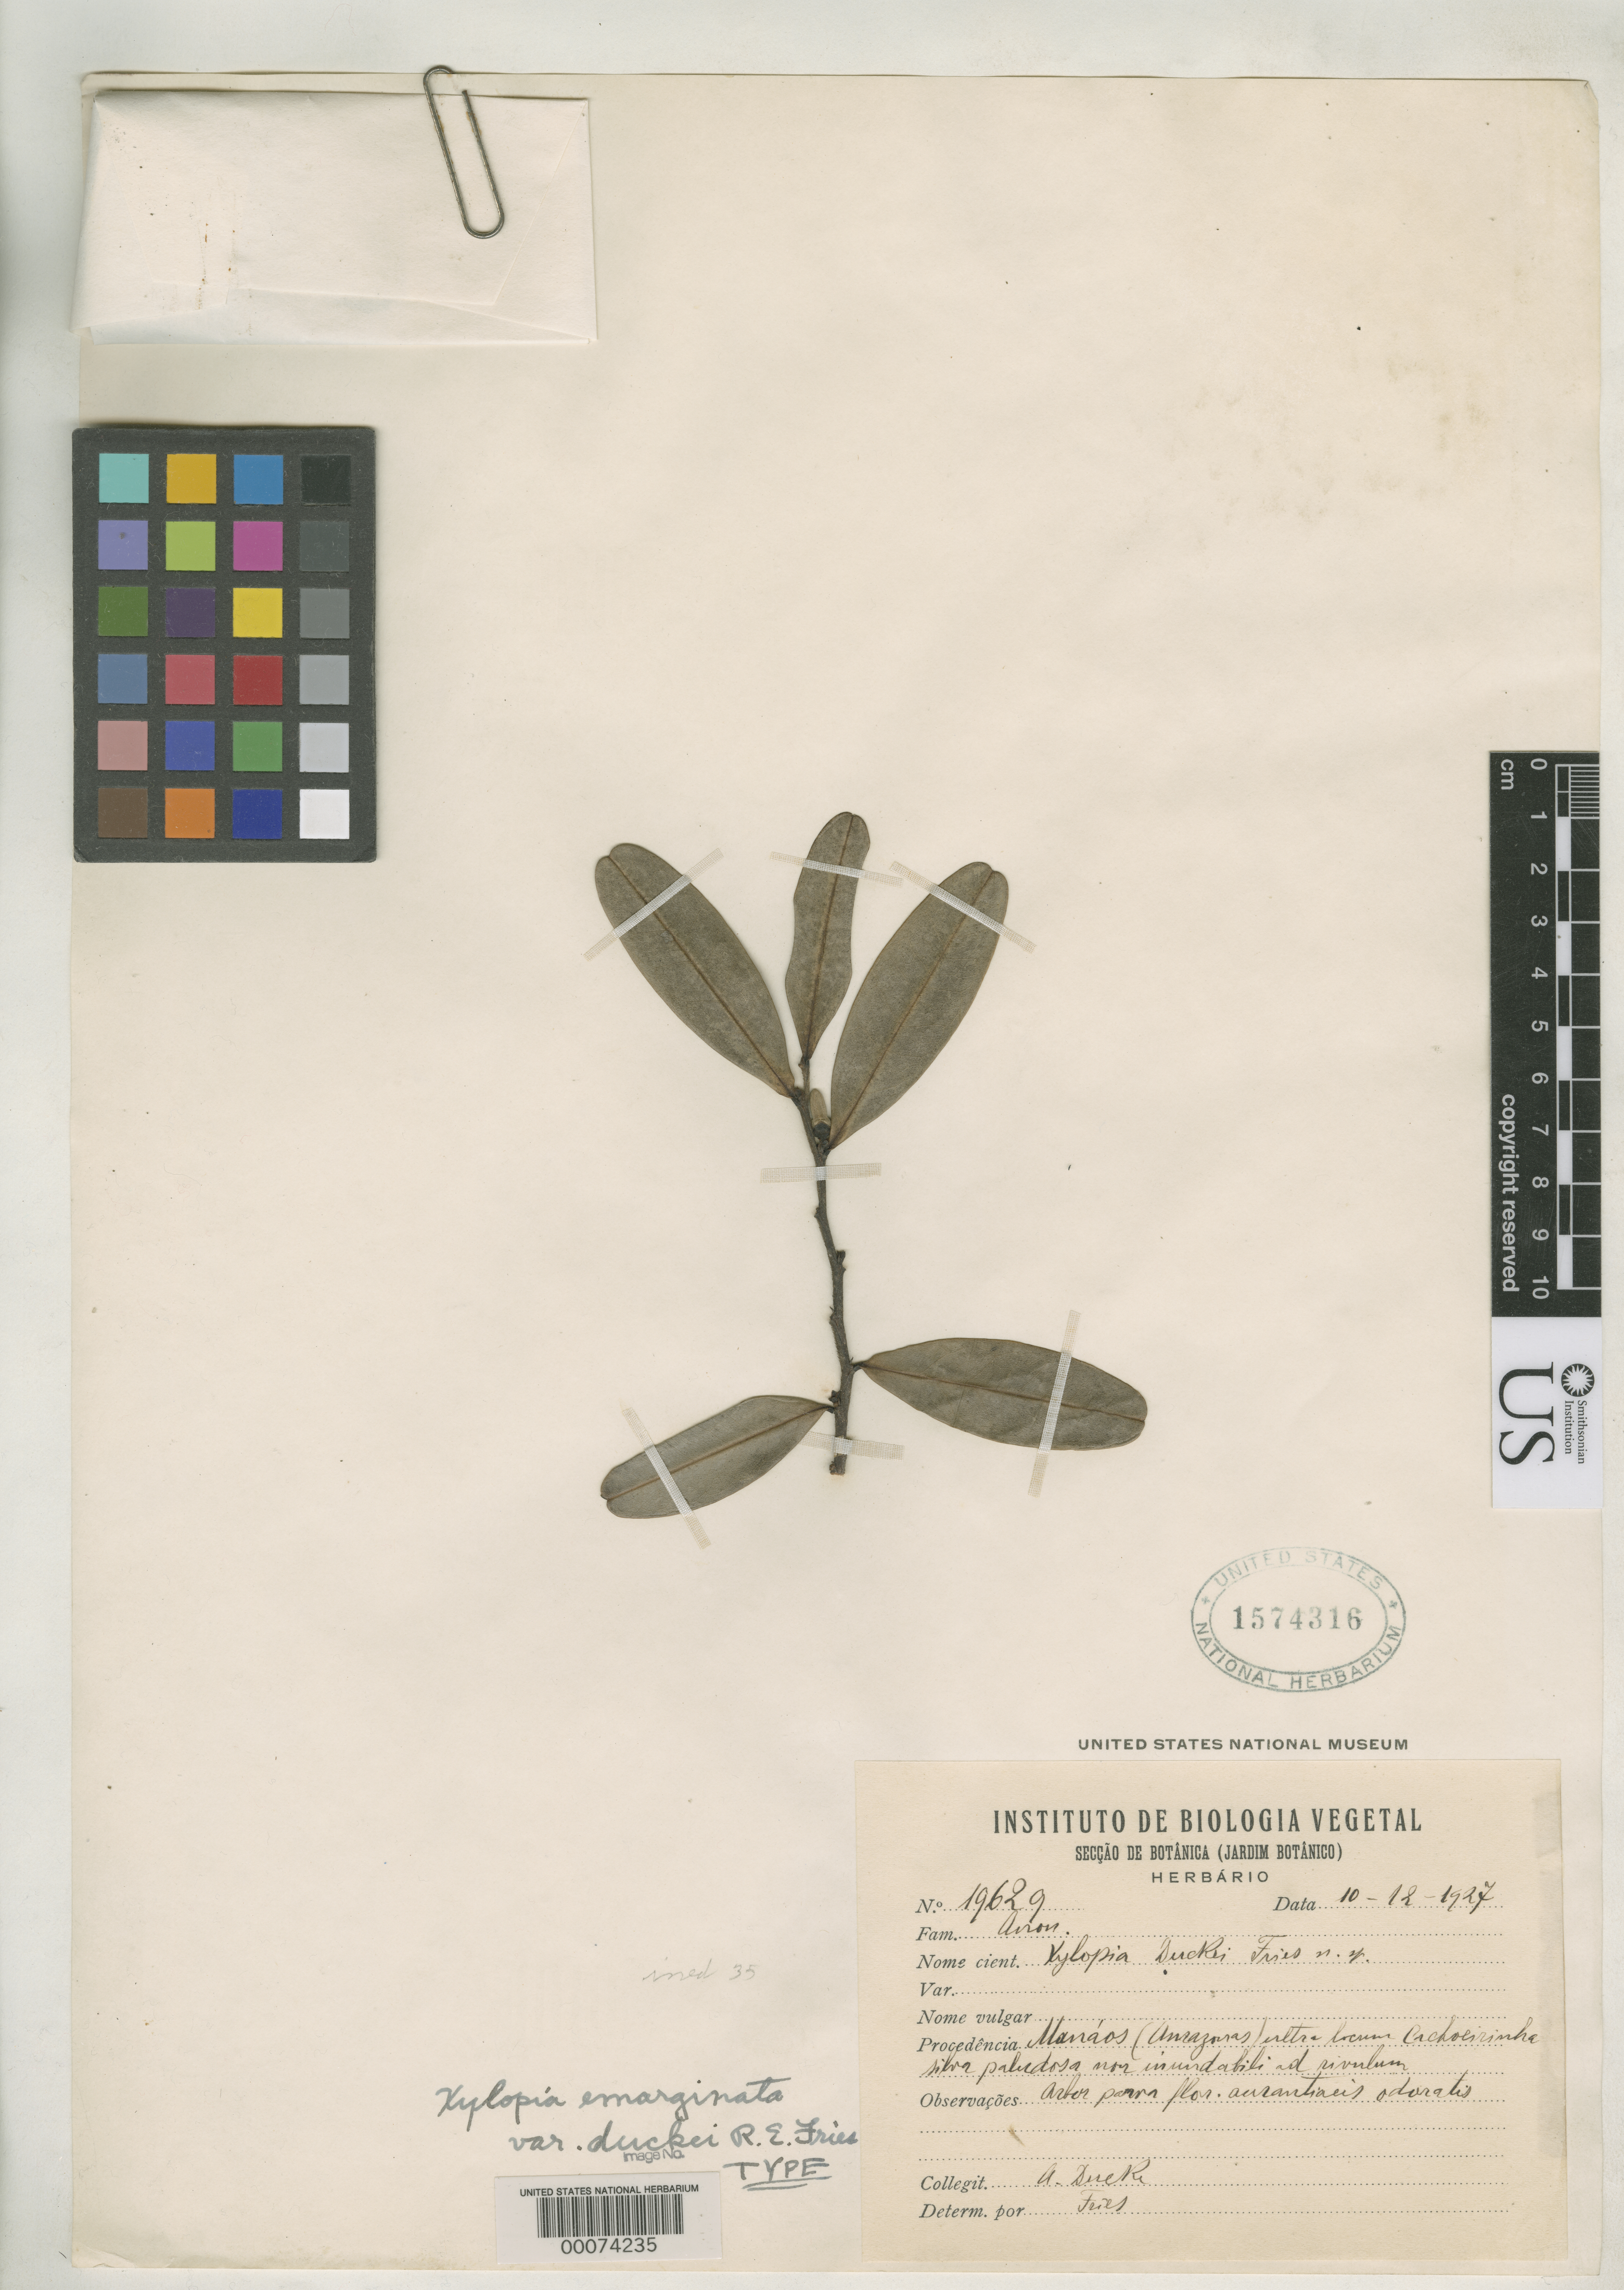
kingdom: Plantae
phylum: Tracheophyta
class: Magnoliopsida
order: Magnoliales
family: Annonaceae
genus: Xylopia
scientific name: Xylopia emarginata var. duckei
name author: R.E. Fr.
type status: Isotype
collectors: A. Ducke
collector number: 19629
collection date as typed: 10 Dec 1927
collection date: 1927-12-10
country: Brazil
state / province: Amazonas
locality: Manaus.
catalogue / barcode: US 1574316